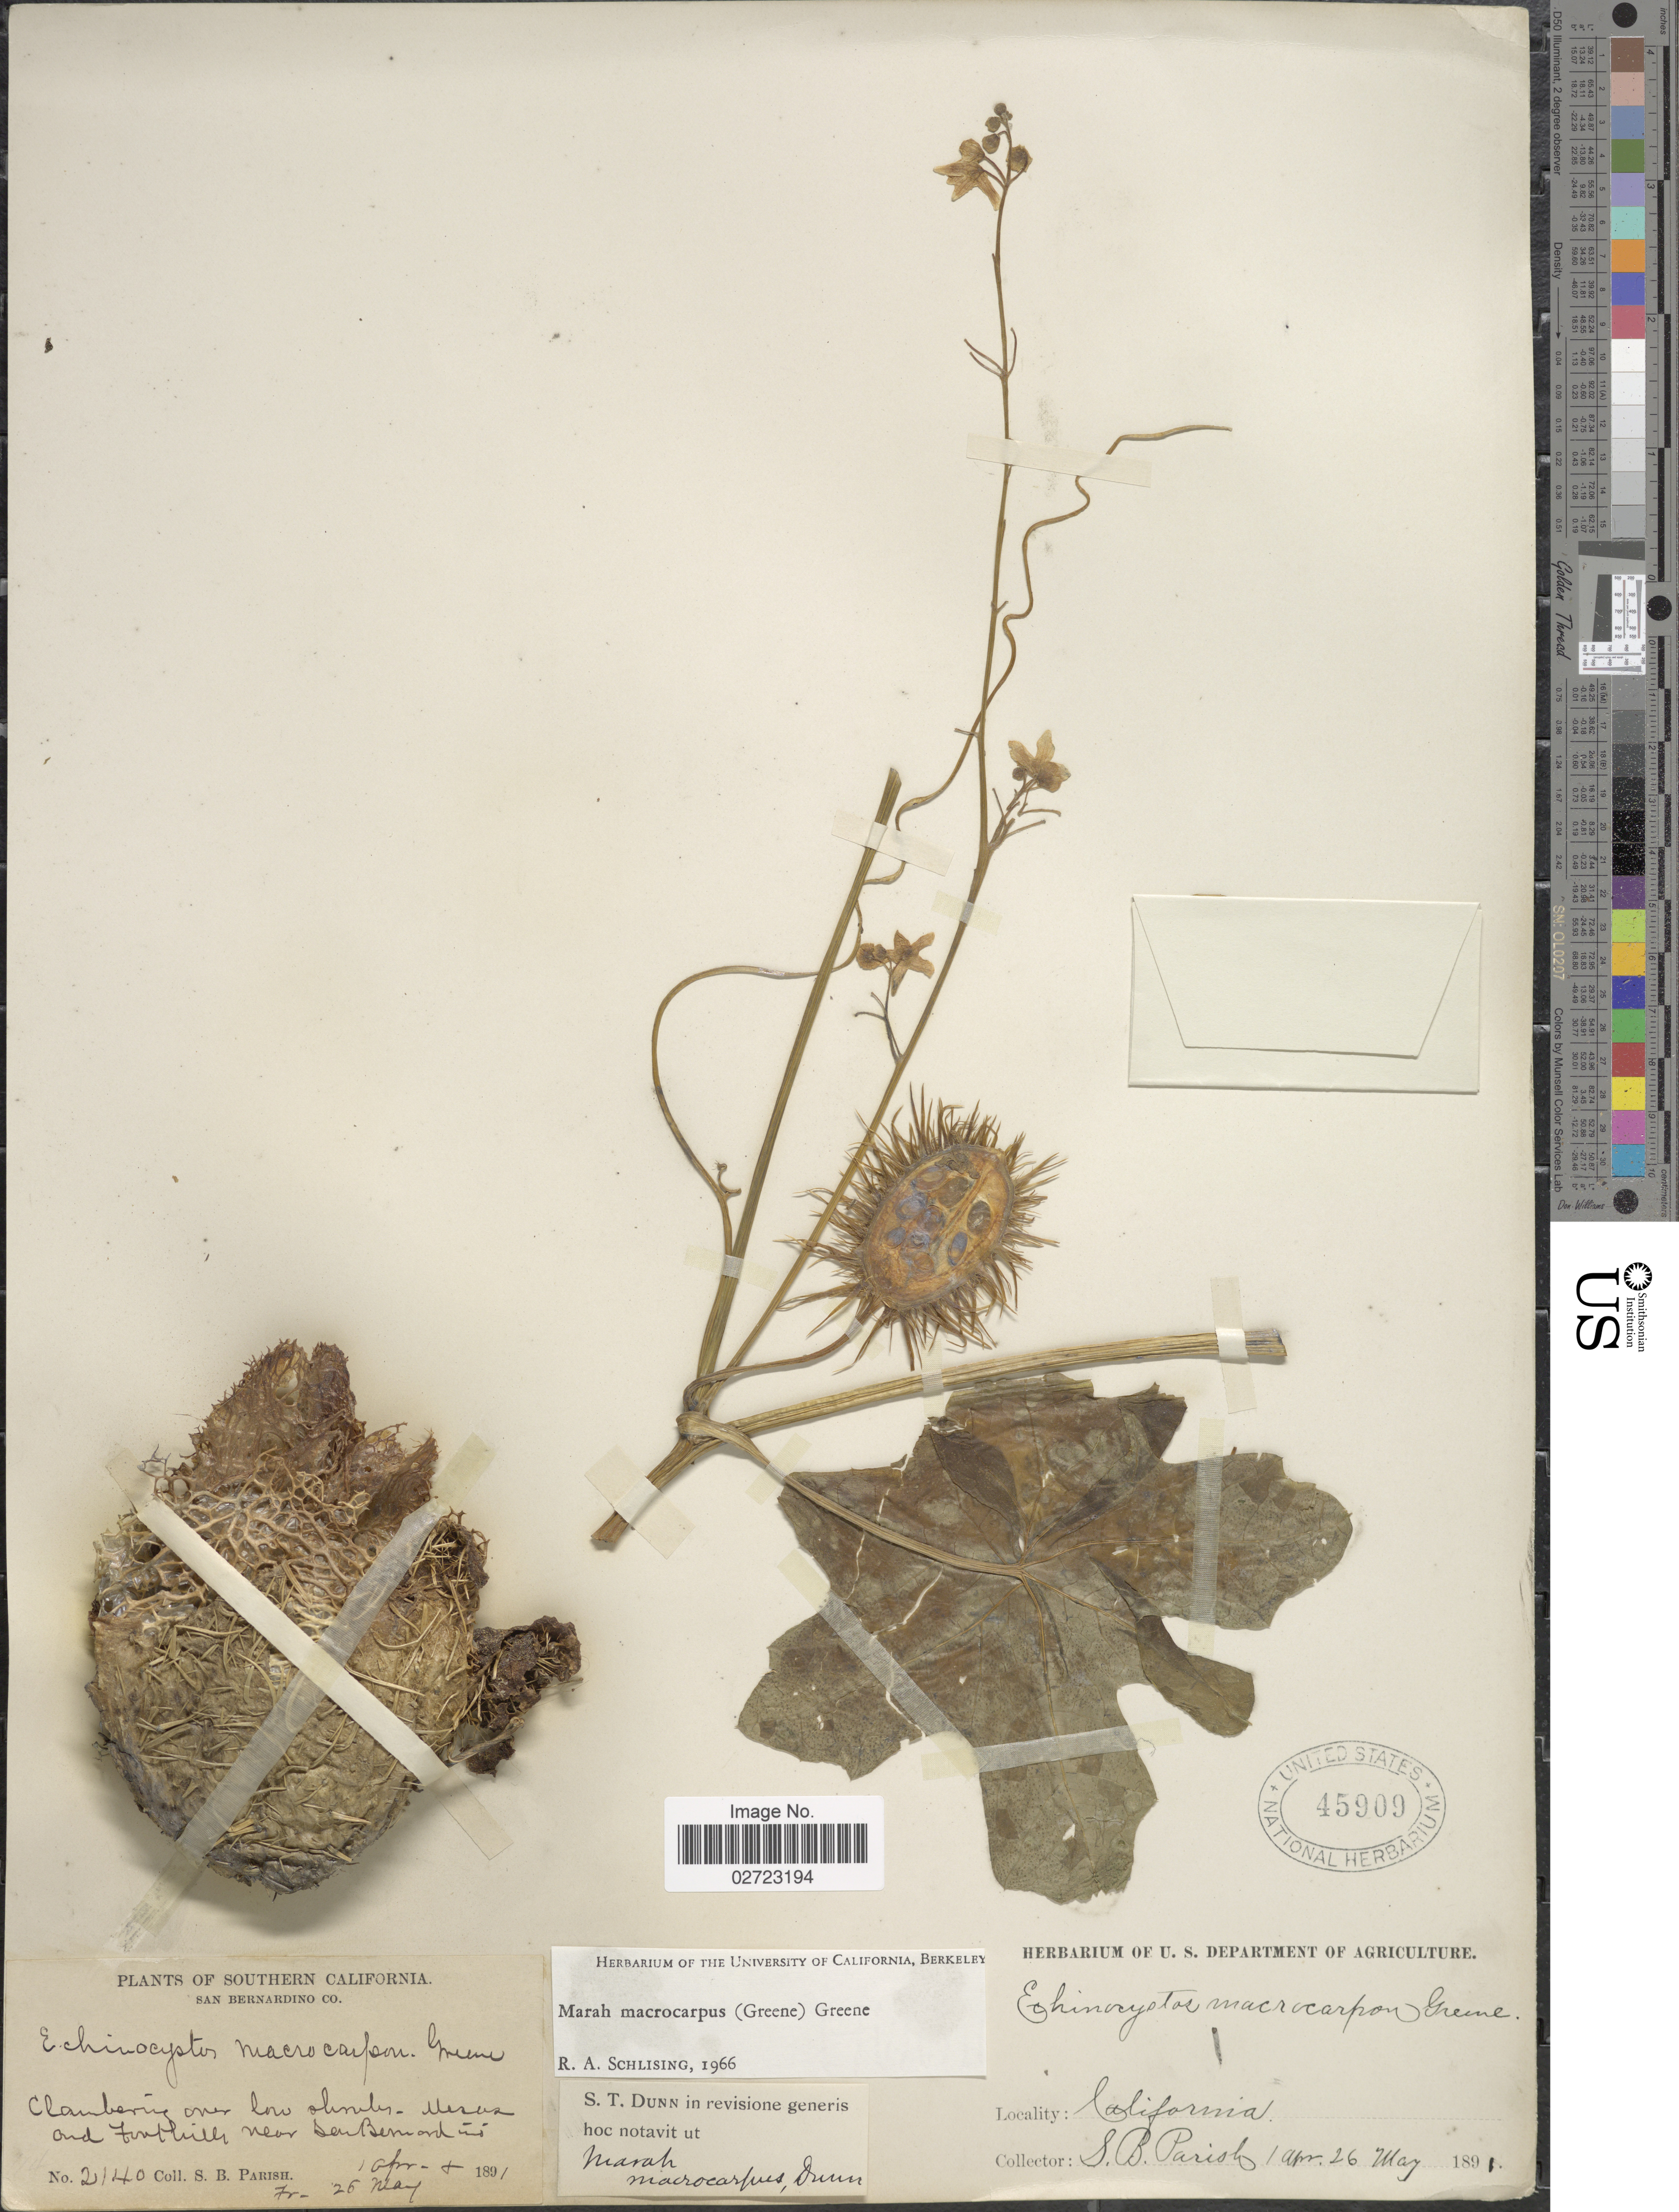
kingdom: Plantae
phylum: Tracheophyta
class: Magnoliopsida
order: Cucurbitales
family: Cucurbitaceae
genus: Marah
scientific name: Marah macrocarpa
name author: (Greene) Greene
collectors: S. B. Parish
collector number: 2140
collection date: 1891-04-01/1891-05-26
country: United States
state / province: California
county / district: San Bernardino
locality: Southern California, San Bernardino Co., Mesas and Foothills near San Bernardino.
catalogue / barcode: US 45909